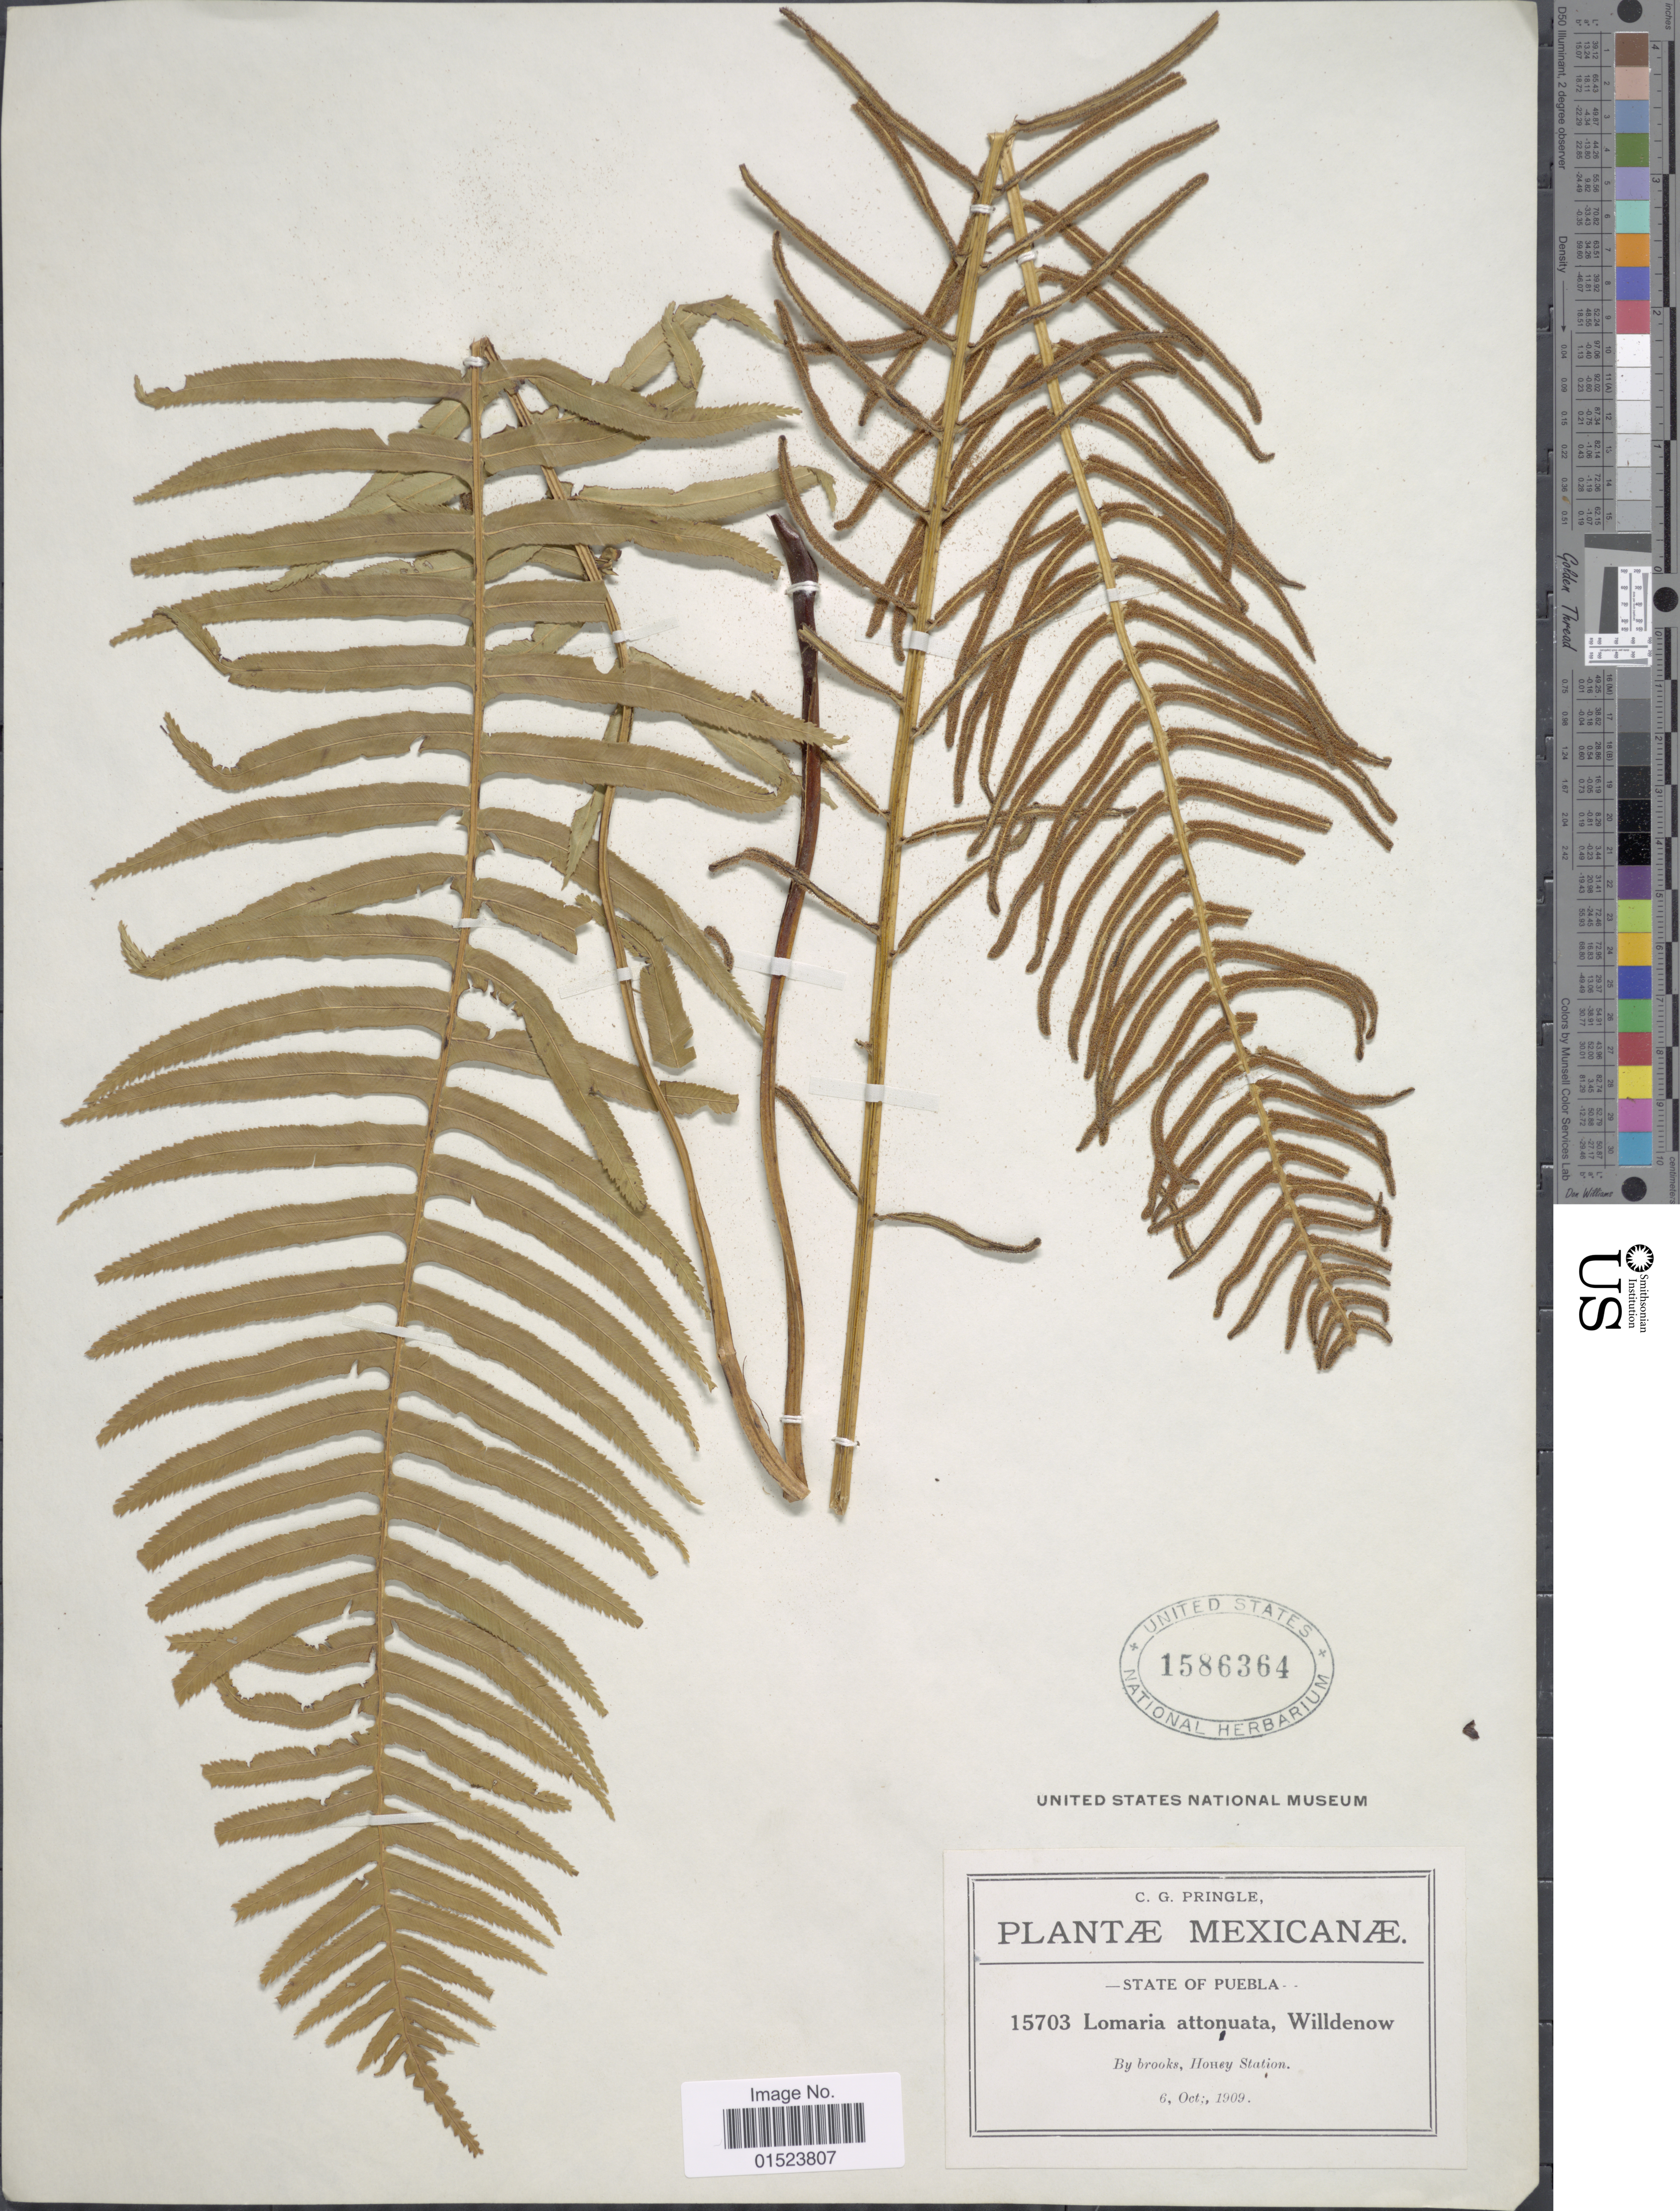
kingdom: Plantae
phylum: Tracheophyta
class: Polypodiopsida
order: Polypodiales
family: Blechnaceae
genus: Blechnum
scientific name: Blechnum falciforme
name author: (Liebm.) C. Chr.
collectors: C. G. Pringle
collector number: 15703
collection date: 1909-10-06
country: Mexico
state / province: Puebla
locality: By brooks, Honey Station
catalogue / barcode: US 1586364